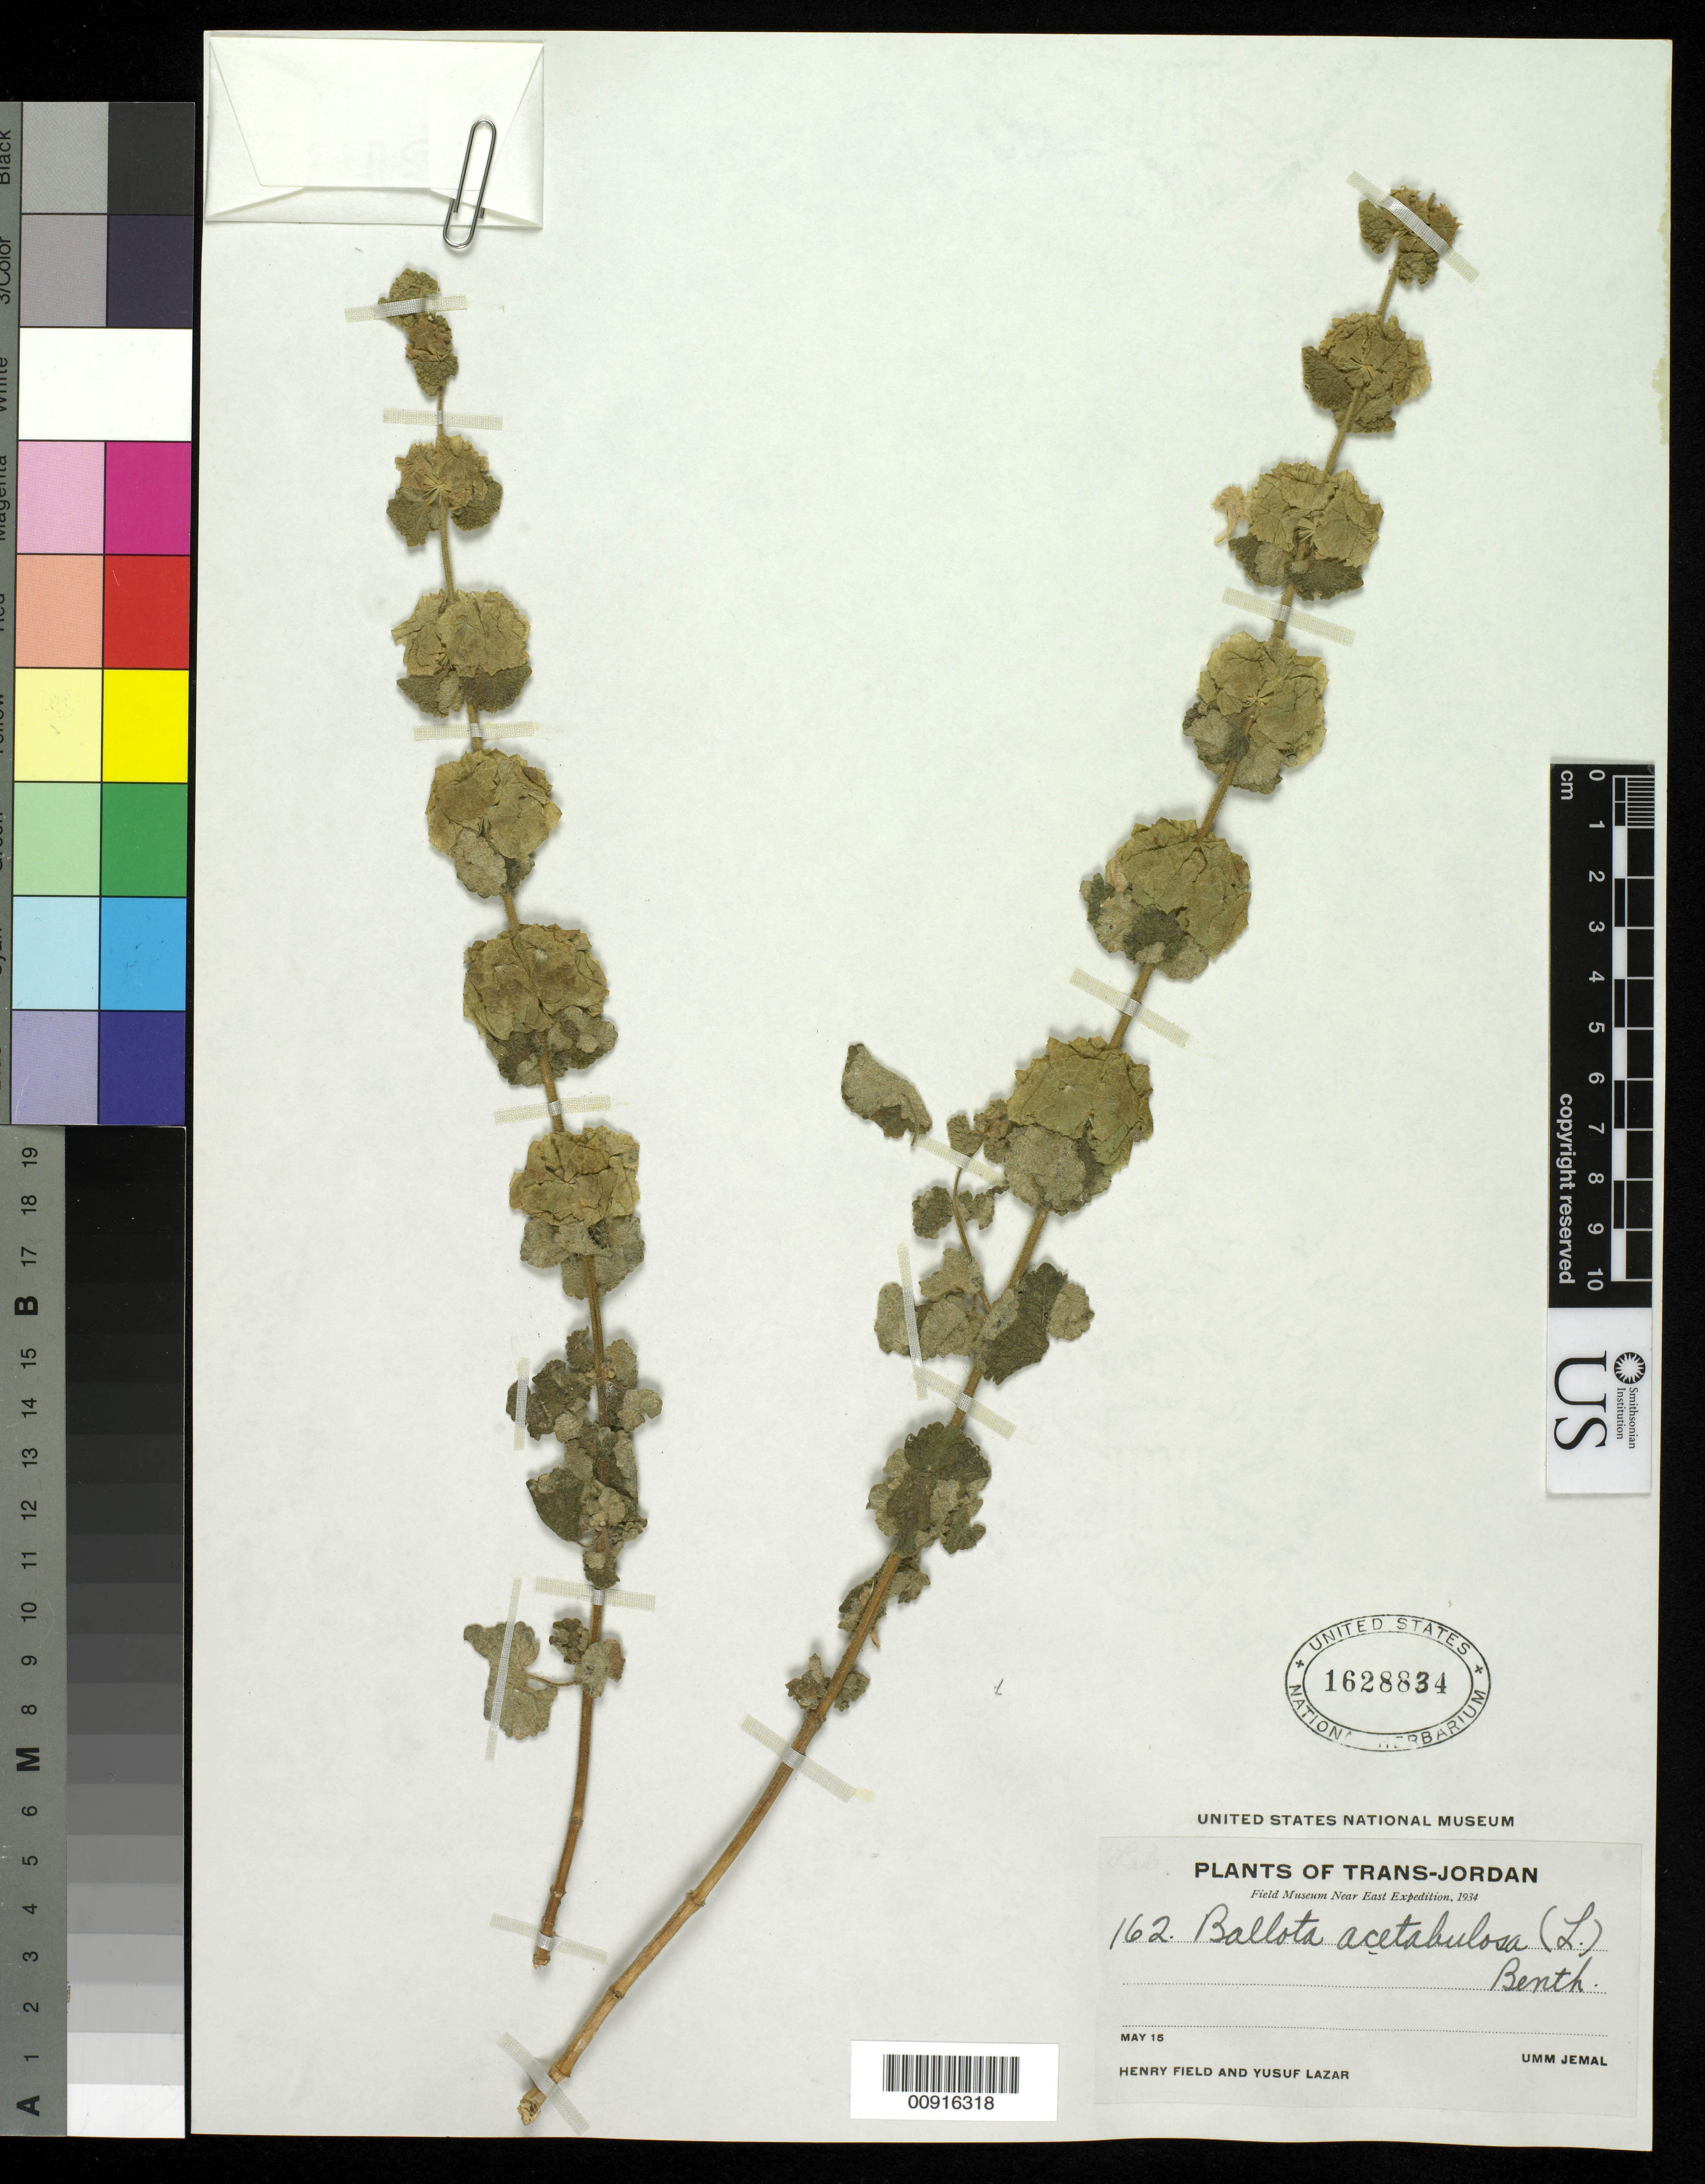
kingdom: Plantae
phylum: Tracheophyta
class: Magnoliopsida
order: Lamiales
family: Lamiaceae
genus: Ballota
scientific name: Ballota acetabulosa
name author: (L.) Benth.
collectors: H. Field & Y. Lazar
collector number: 162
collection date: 1934-05-15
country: Jordan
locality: UMM Jemal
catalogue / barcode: US 1628834